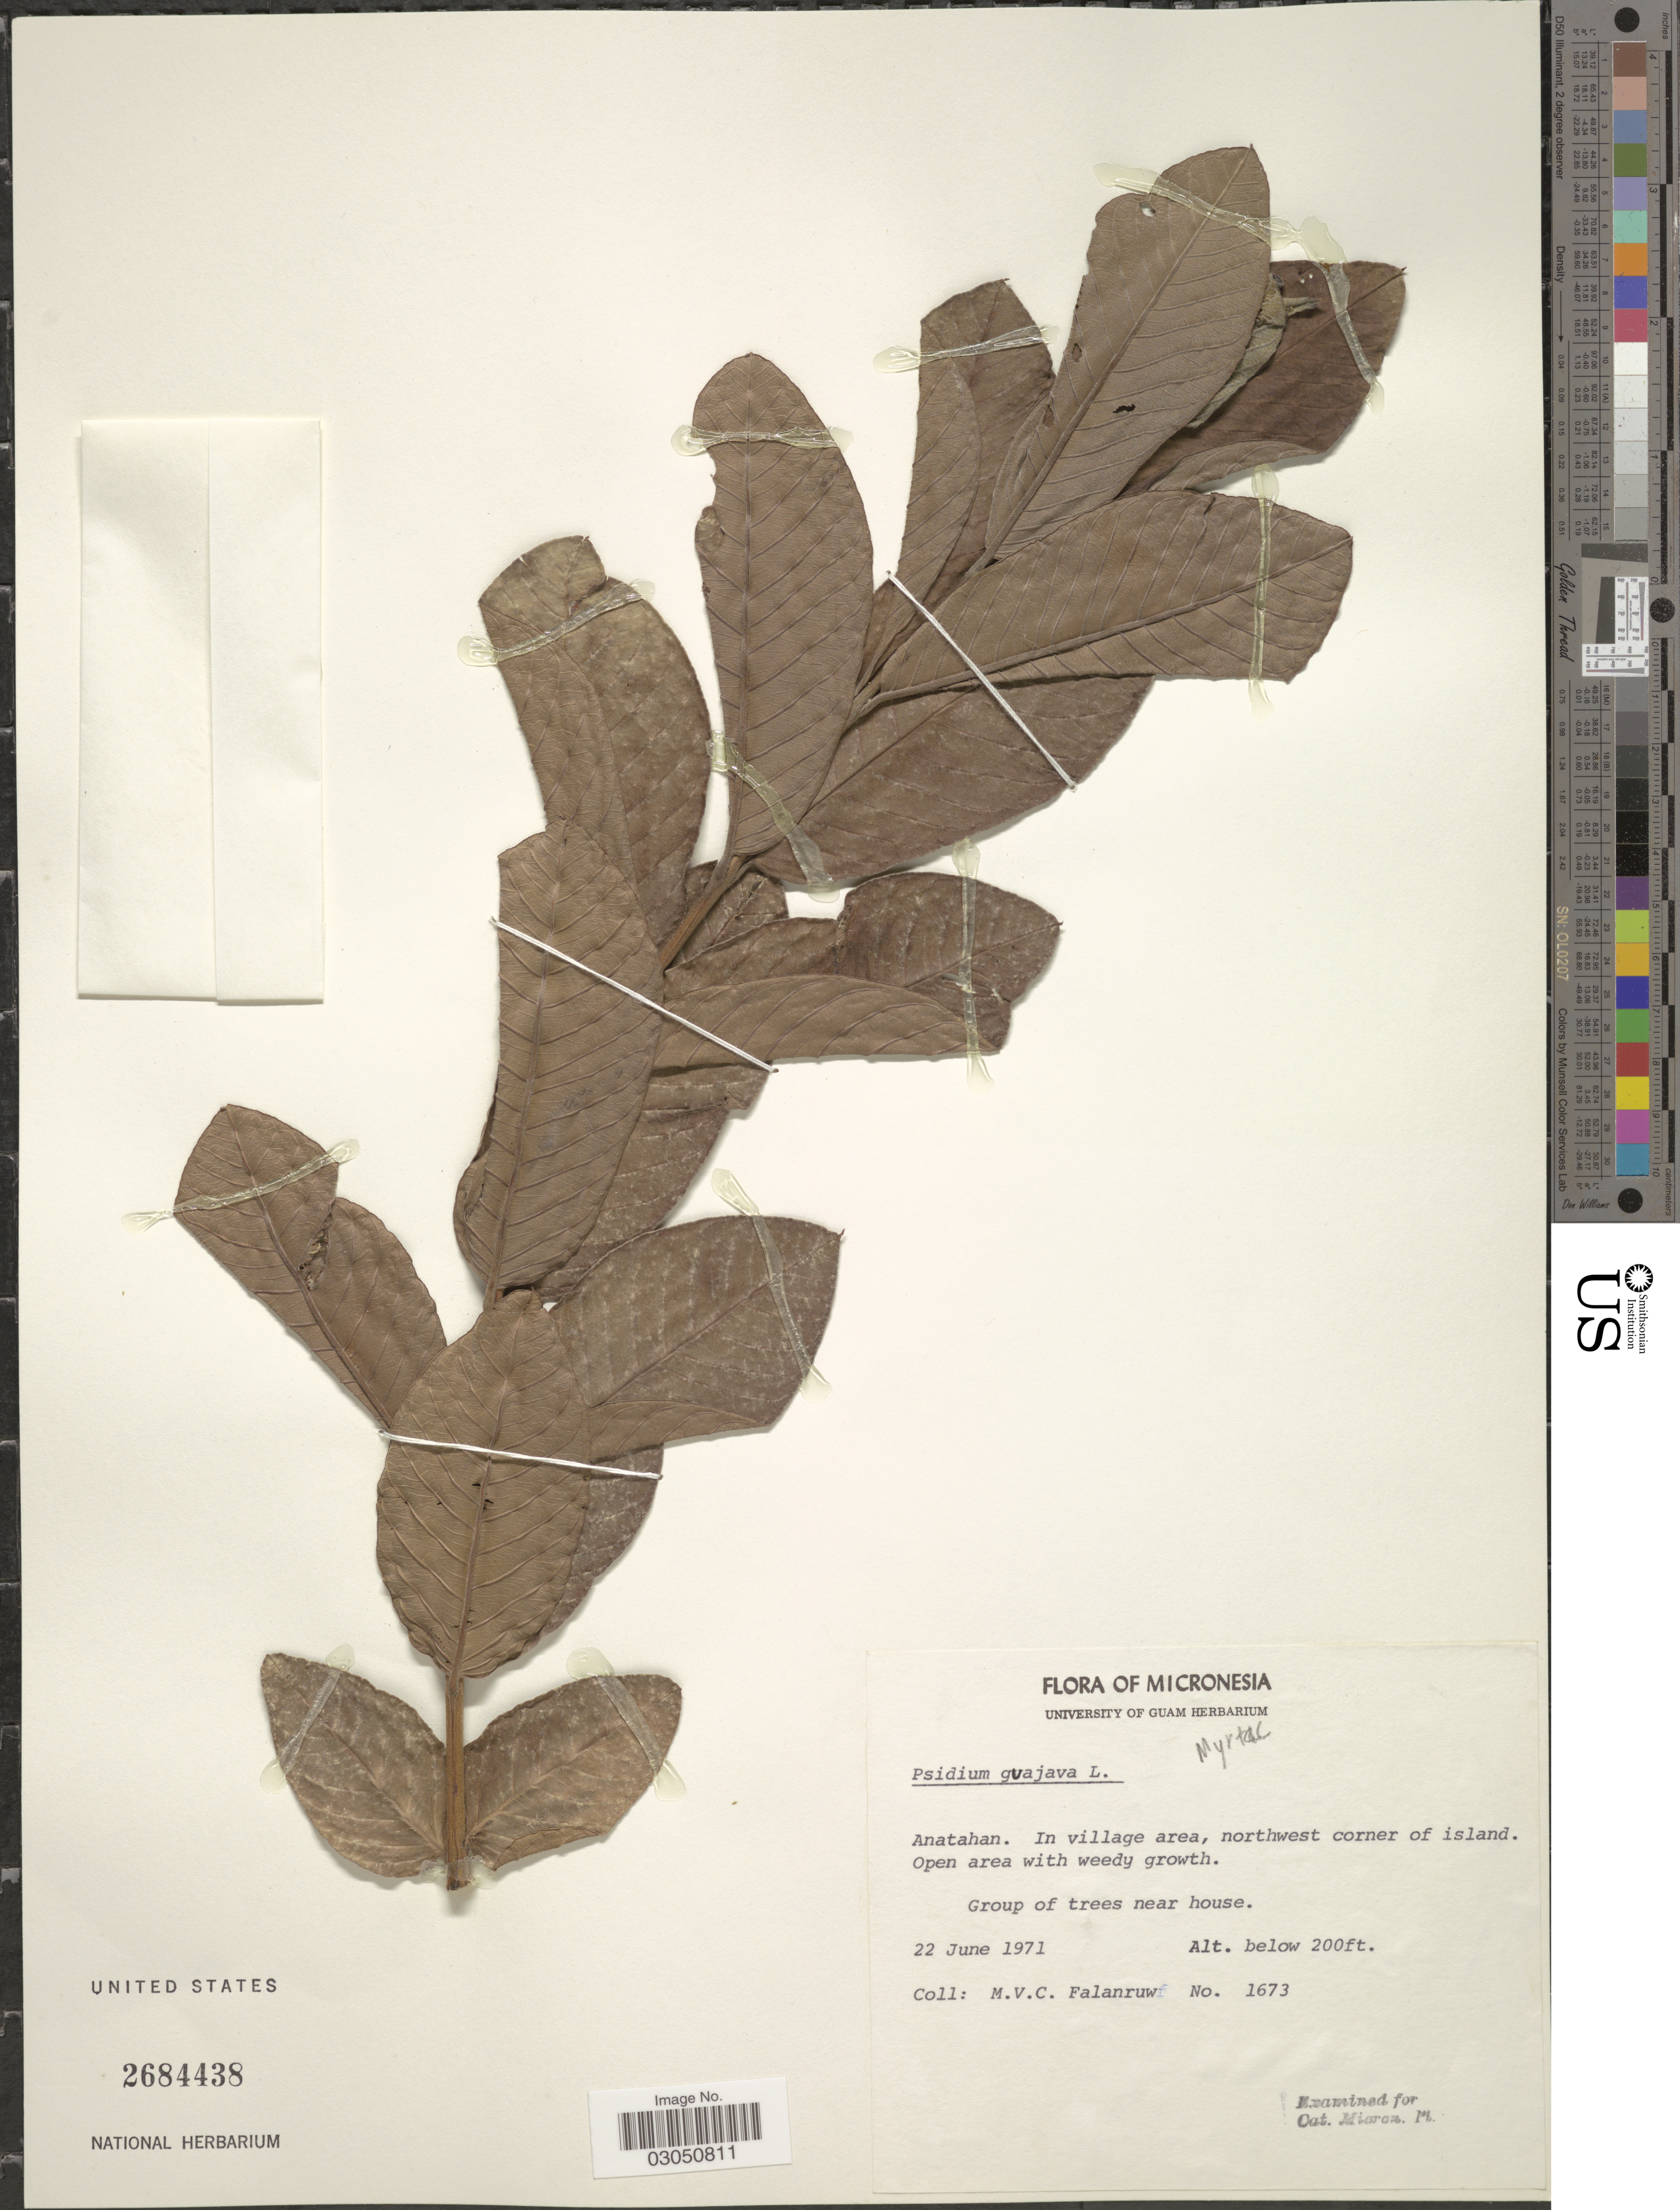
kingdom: Plantae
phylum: Tracheophyta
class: Magnoliopsida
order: Myrtales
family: Myrtaceae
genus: Psidium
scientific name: Psidium guajava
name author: L.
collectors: M. V. Falanruw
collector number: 1673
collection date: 1971-06-22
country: Northern Mariana Islands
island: Anatahan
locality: In village area, northwest of corner of island.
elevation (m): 61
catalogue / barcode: US 2684438